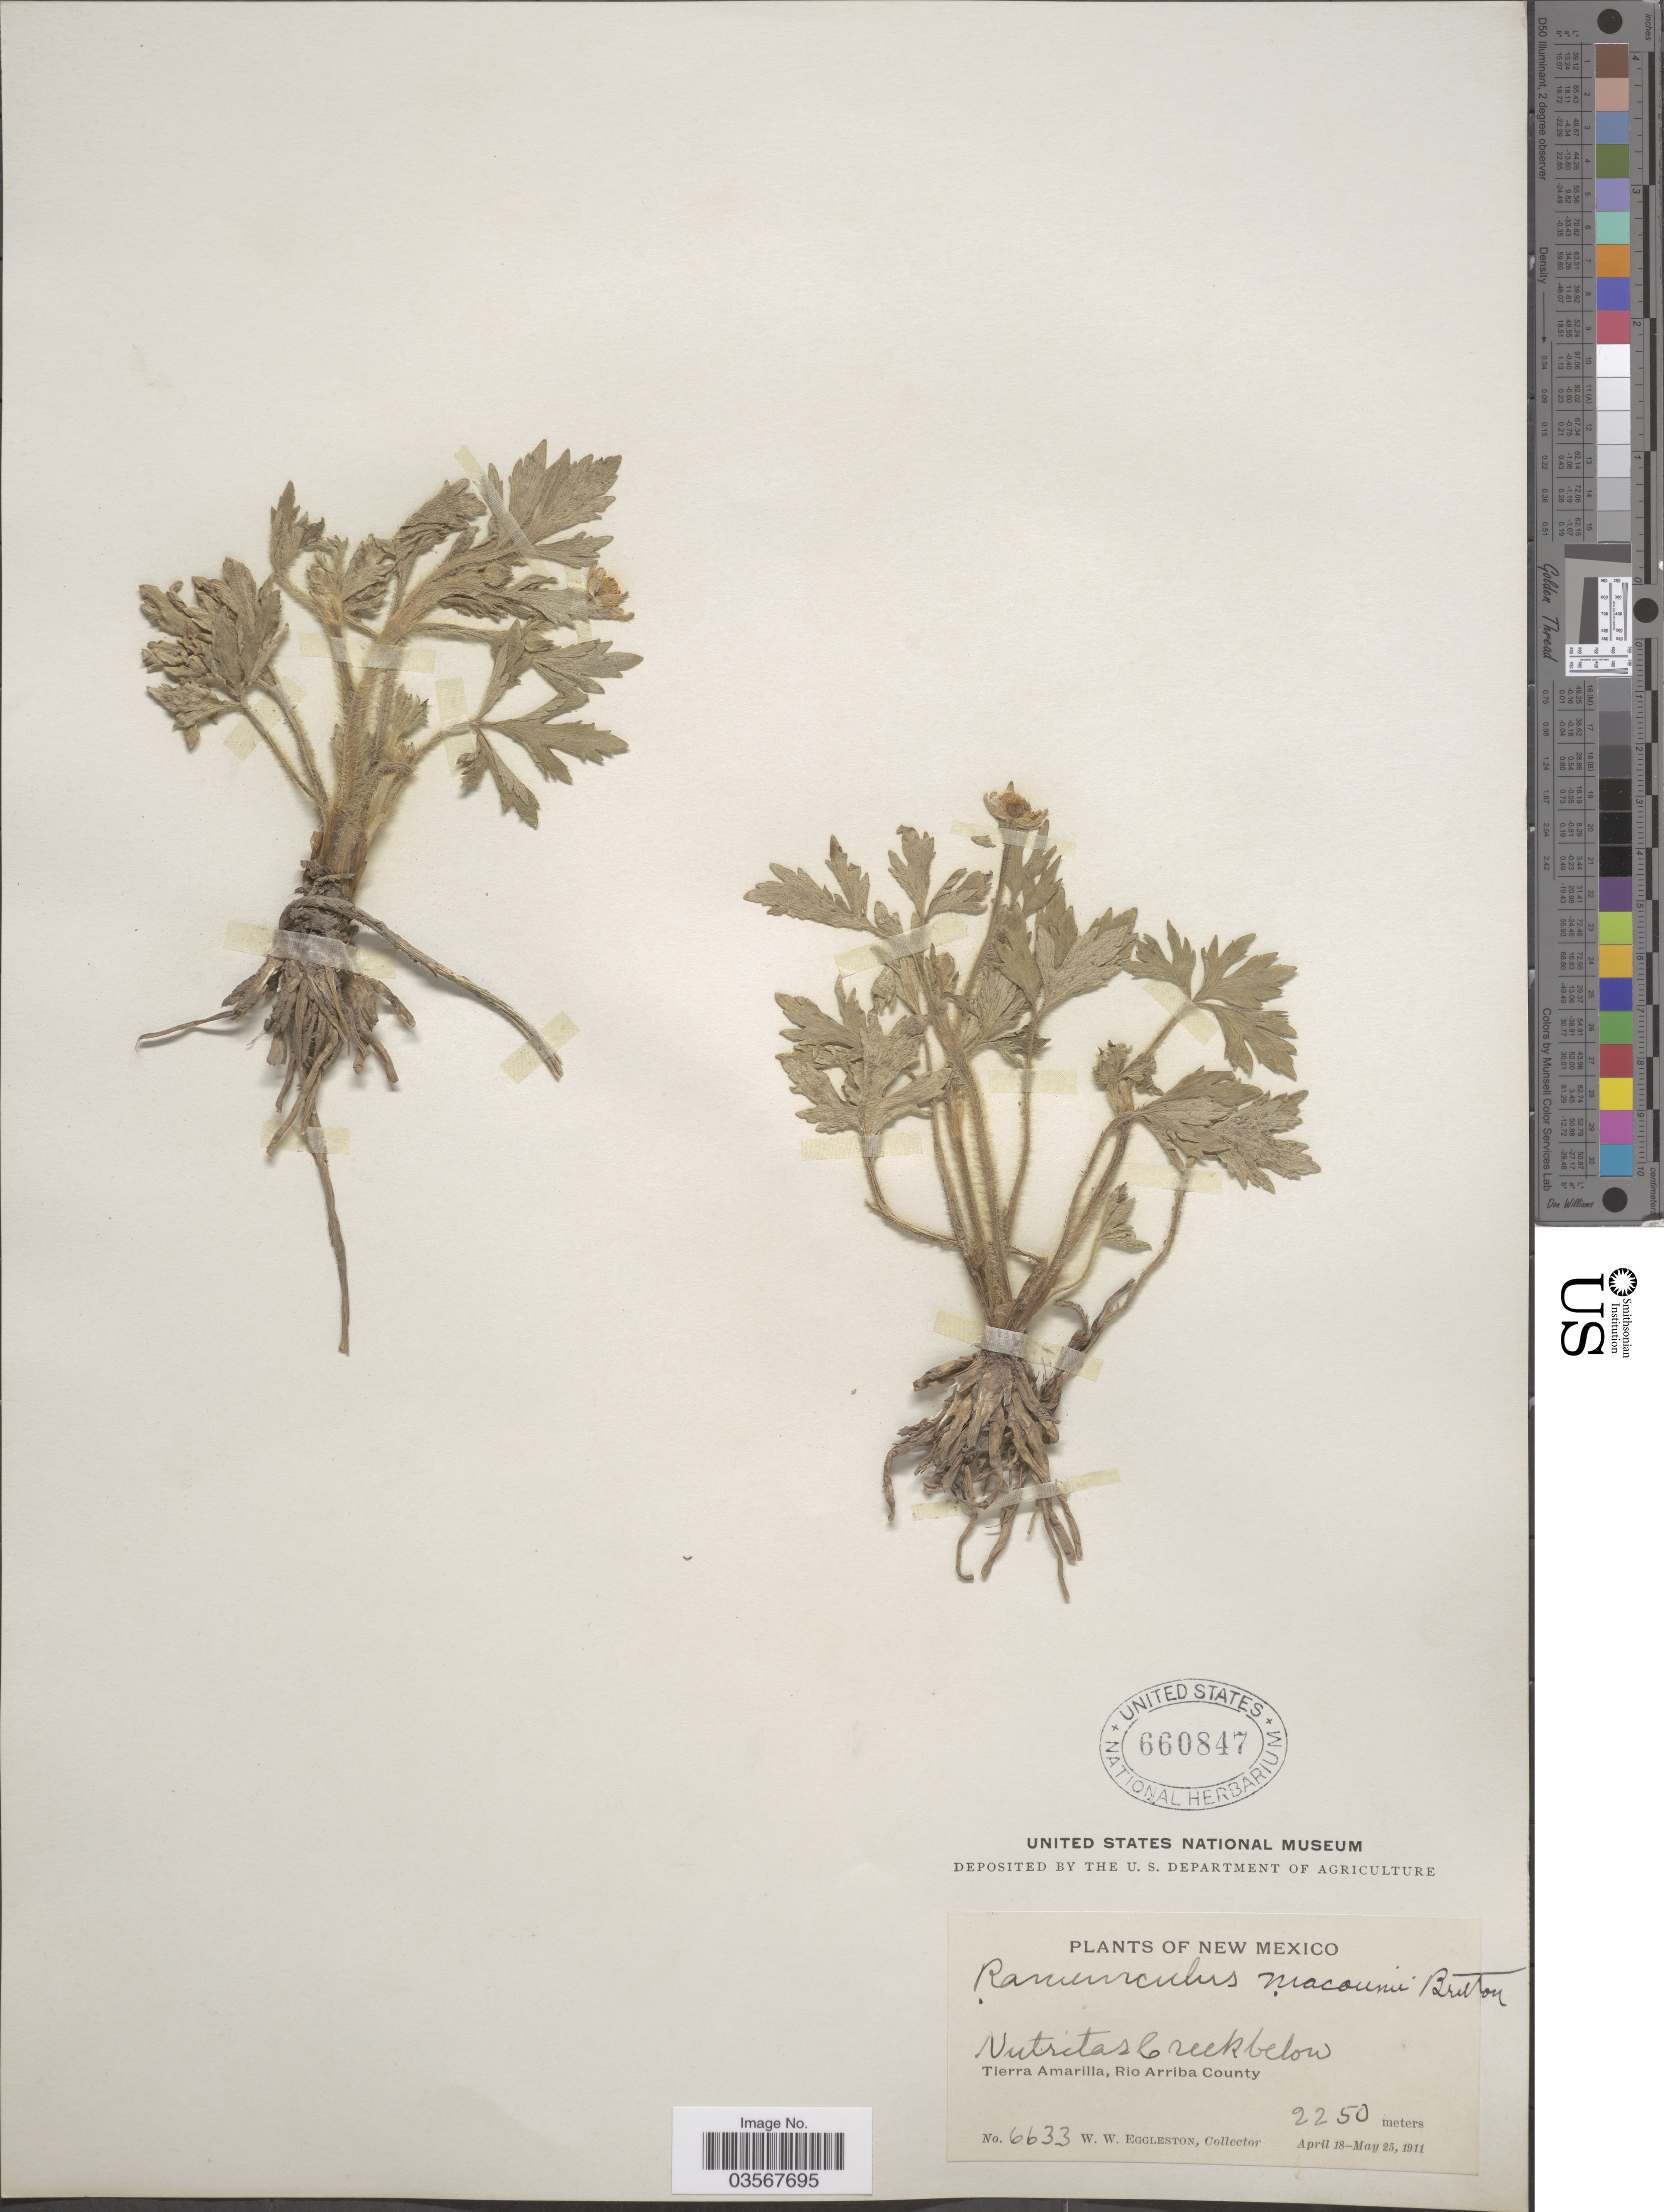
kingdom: Plantae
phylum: Tracheophyta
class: Magnoliopsida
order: Ranunculales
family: Ranunculaceae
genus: Ranunculus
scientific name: Ranunculus macounii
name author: Britton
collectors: W. W. Eggleston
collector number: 6633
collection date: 1911-04-18/1911-05-25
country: United States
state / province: New Mexico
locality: Nutrictas Creek below Tierra Amarilla, Rio Arriba County.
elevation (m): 2250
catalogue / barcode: US 660847